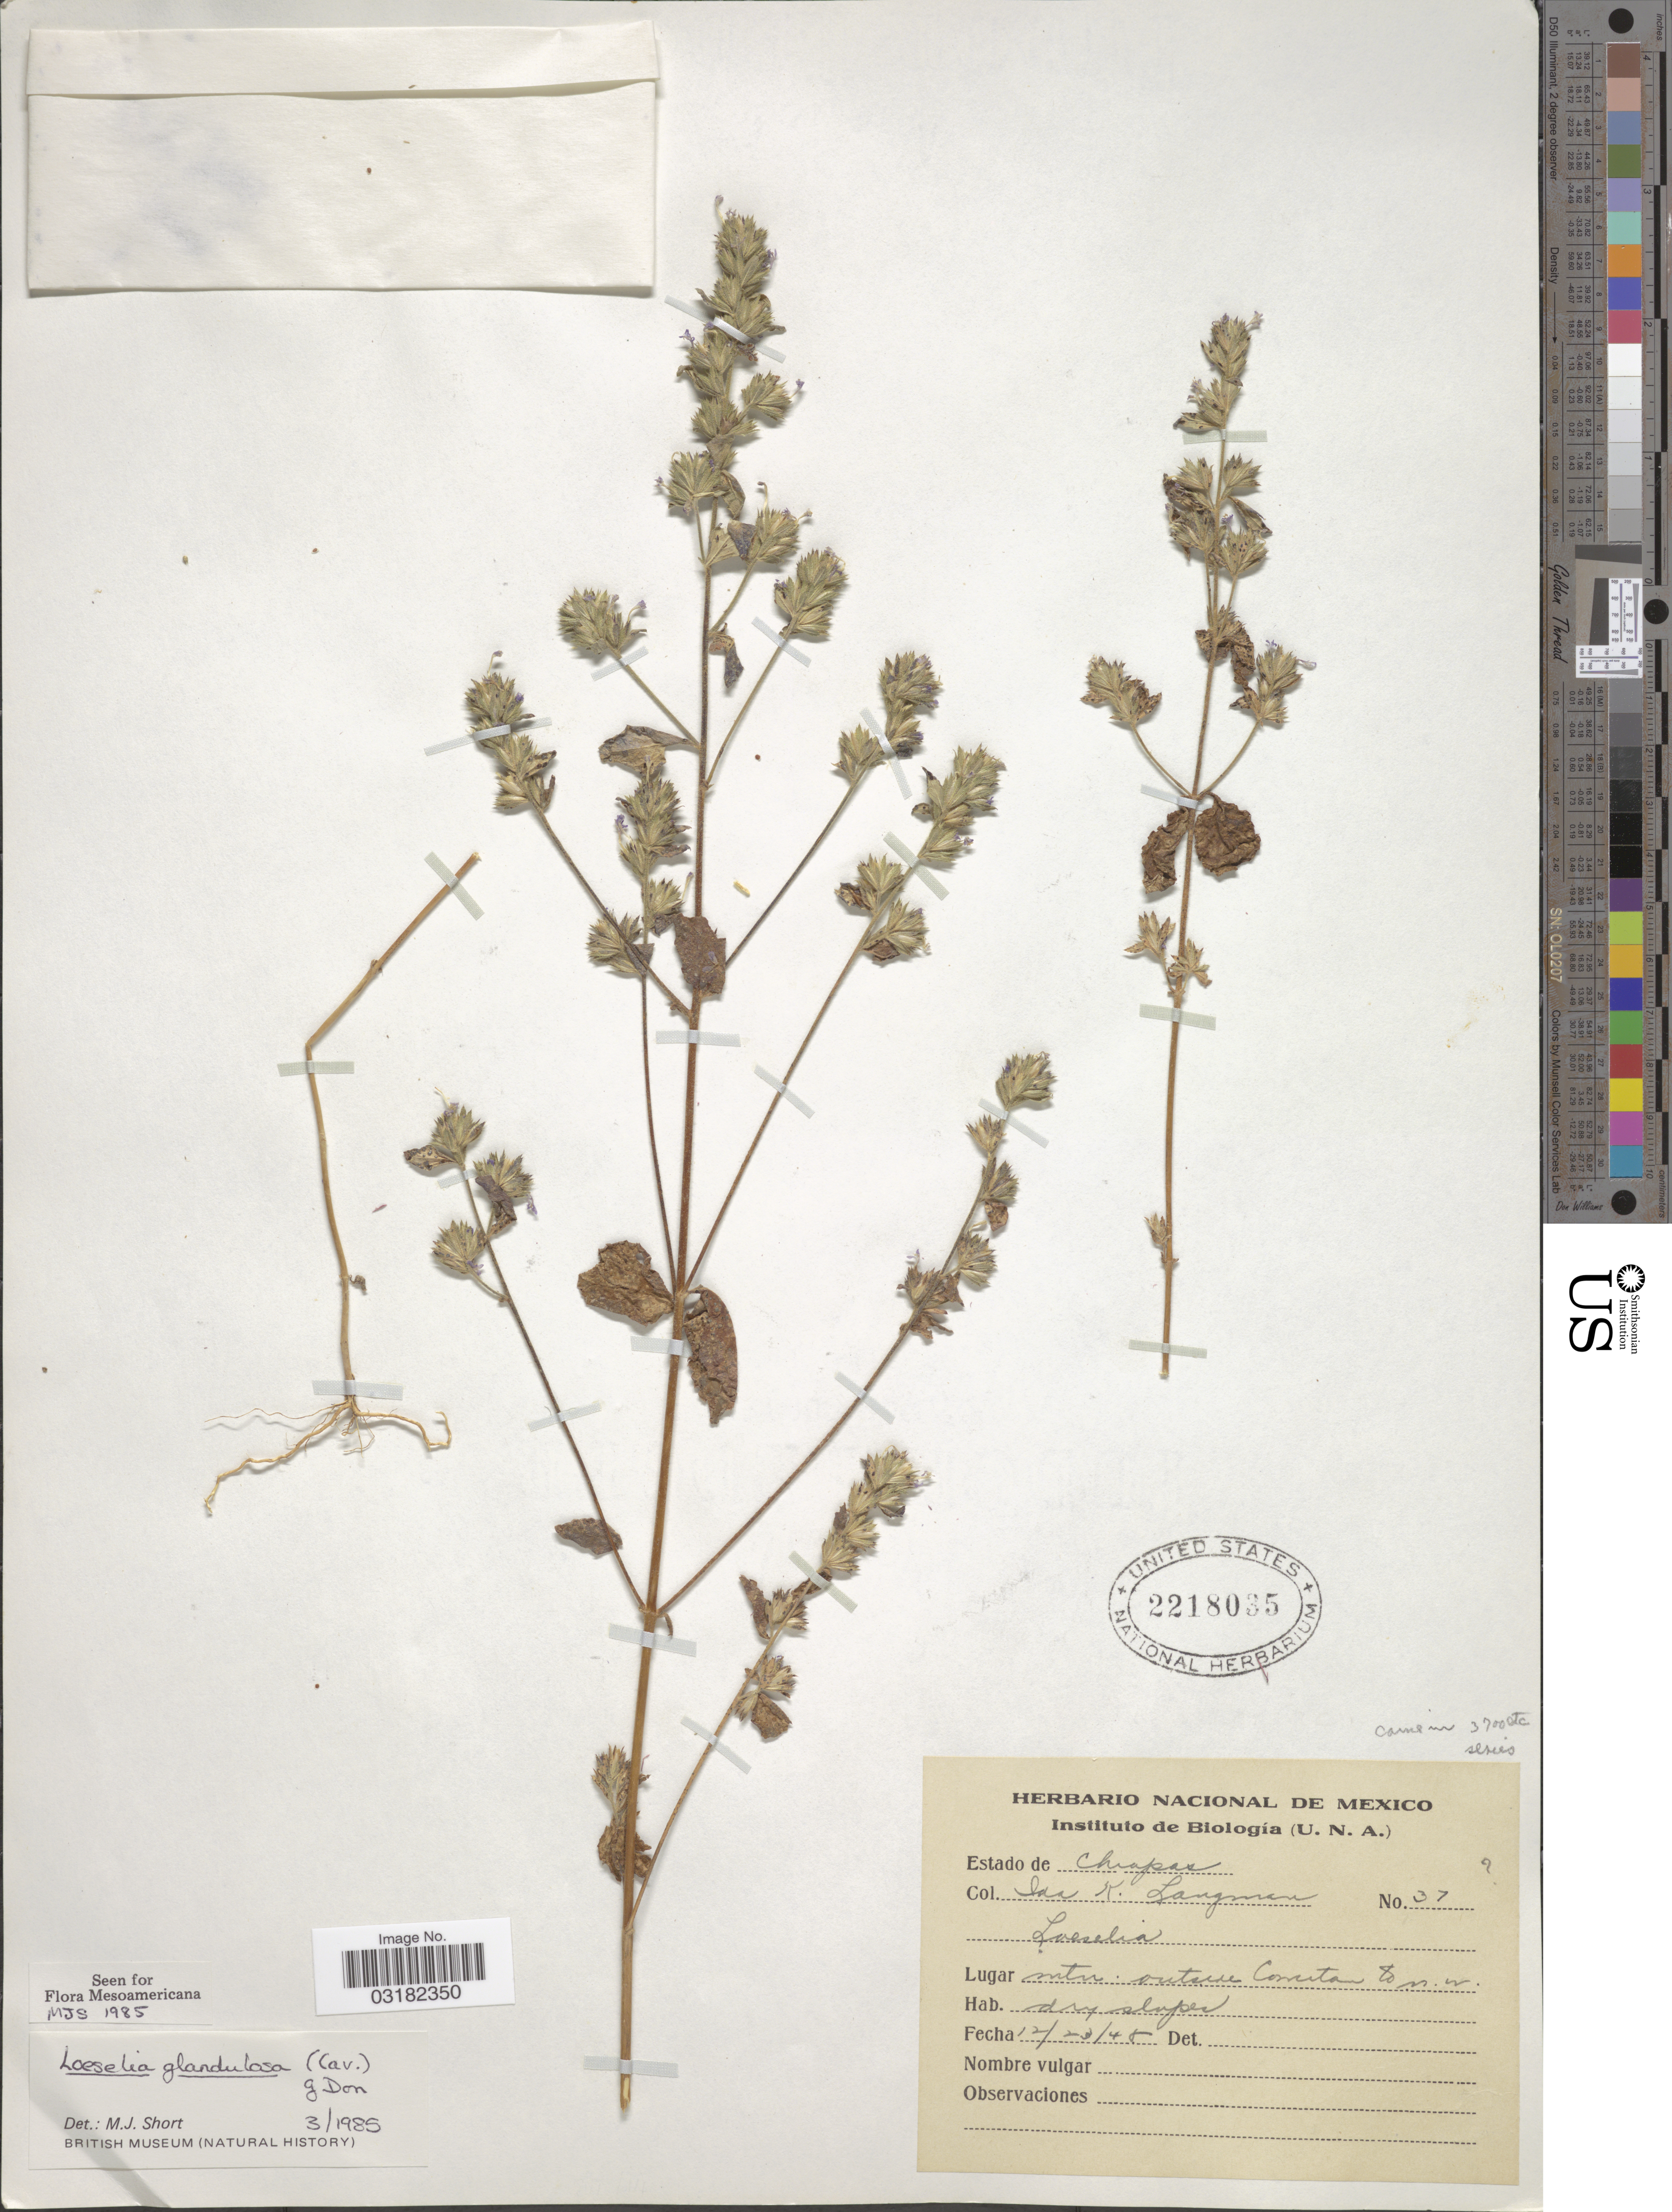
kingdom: Plantae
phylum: Tracheophyta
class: Magnoliopsida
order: Ericales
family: Polemoniaceae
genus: Loeselia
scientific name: Loeselia glandulosa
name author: (Cav.) G. Don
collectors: I. K. Langman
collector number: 37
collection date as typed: Transcribed d/m/y: 23/12/45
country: Mexico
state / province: Chiapas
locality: Mtn. outside Comitan to N.W.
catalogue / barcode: US 2218035